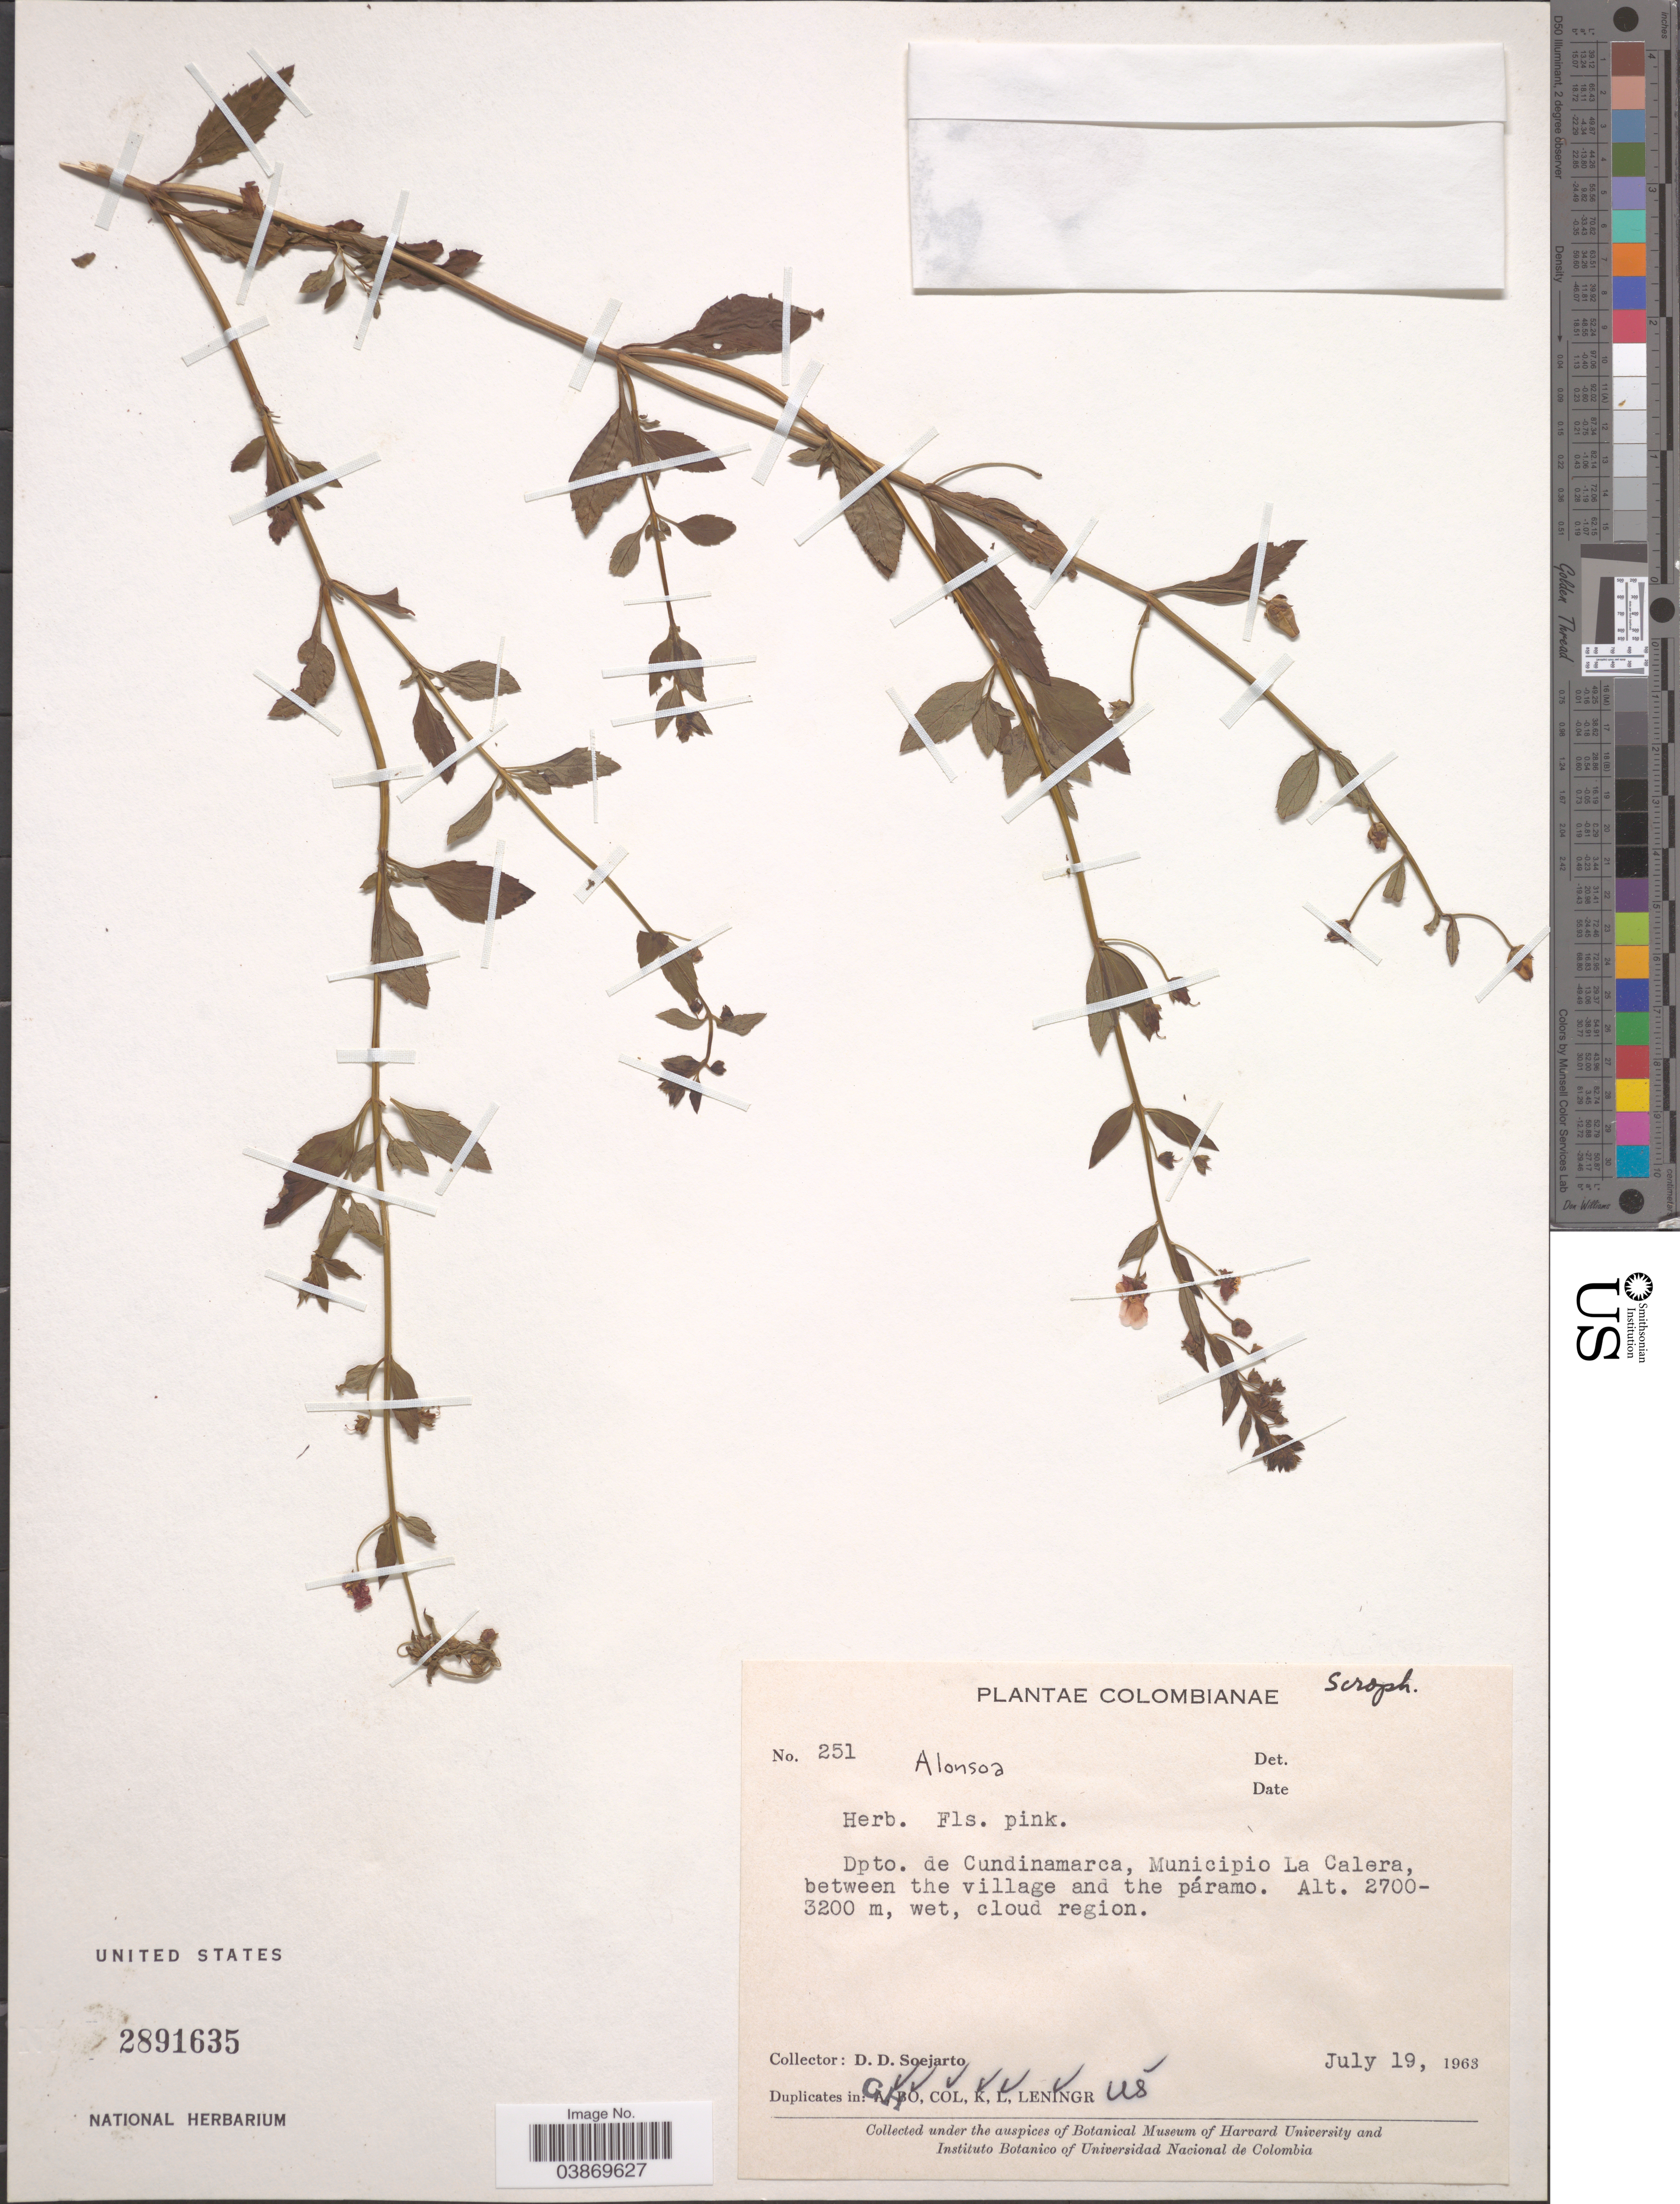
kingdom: Plantae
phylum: Tracheophyta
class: Magnoliopsida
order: Lamiales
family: Scrophulariaceae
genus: Alonsoa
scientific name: Alonsoa sp.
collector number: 251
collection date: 1963-07-19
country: Colombia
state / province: Cundinamarca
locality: Dpto. de Cundinamarca, Municipio La Calera, between the village and the páramo. Cloud region.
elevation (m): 2700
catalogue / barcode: US 2891635